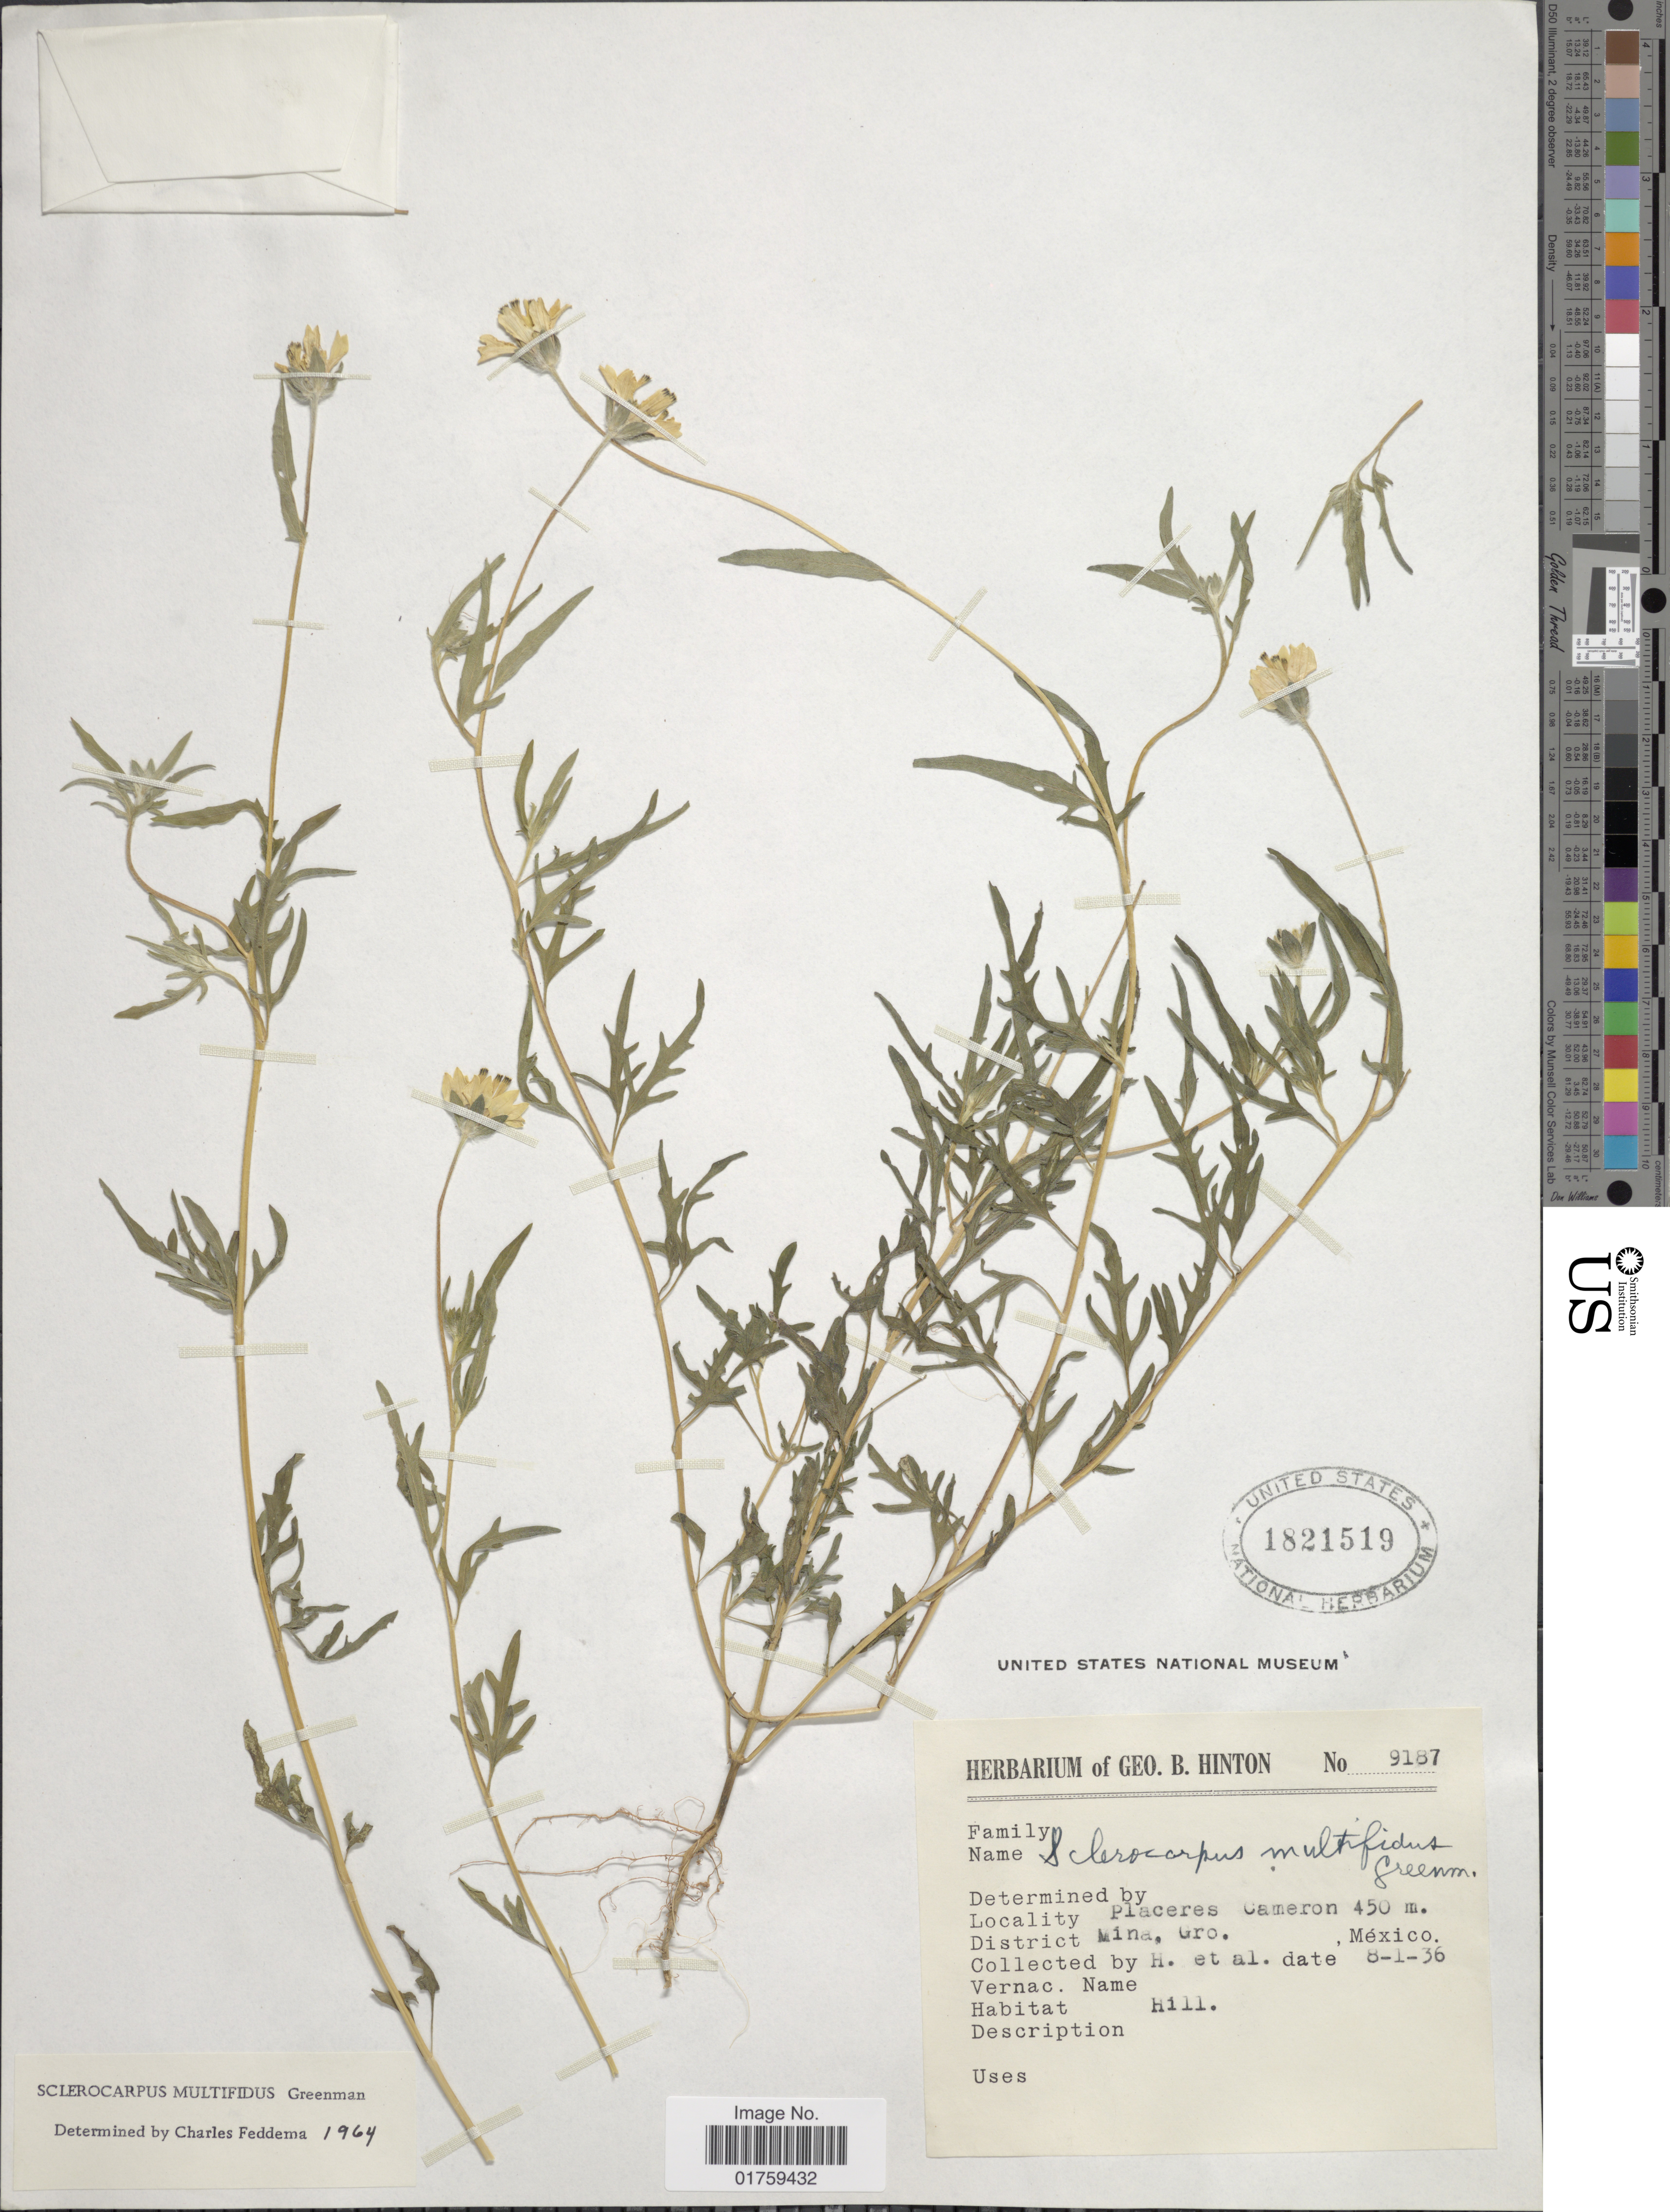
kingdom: Plantae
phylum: Tracheophyta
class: Magnoliopsida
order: Asterales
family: Asteraceae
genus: Sclerocarpus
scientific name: Sclerocarpus multifidus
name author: Greenm.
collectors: G. B. Hinton & et al.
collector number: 9187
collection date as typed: Transcribed d/m/y: 1/8/36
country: Mexico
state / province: Guerrero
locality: Placeres Cameron. District Mina, Gro., Mexico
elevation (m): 450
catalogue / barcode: US 1821519